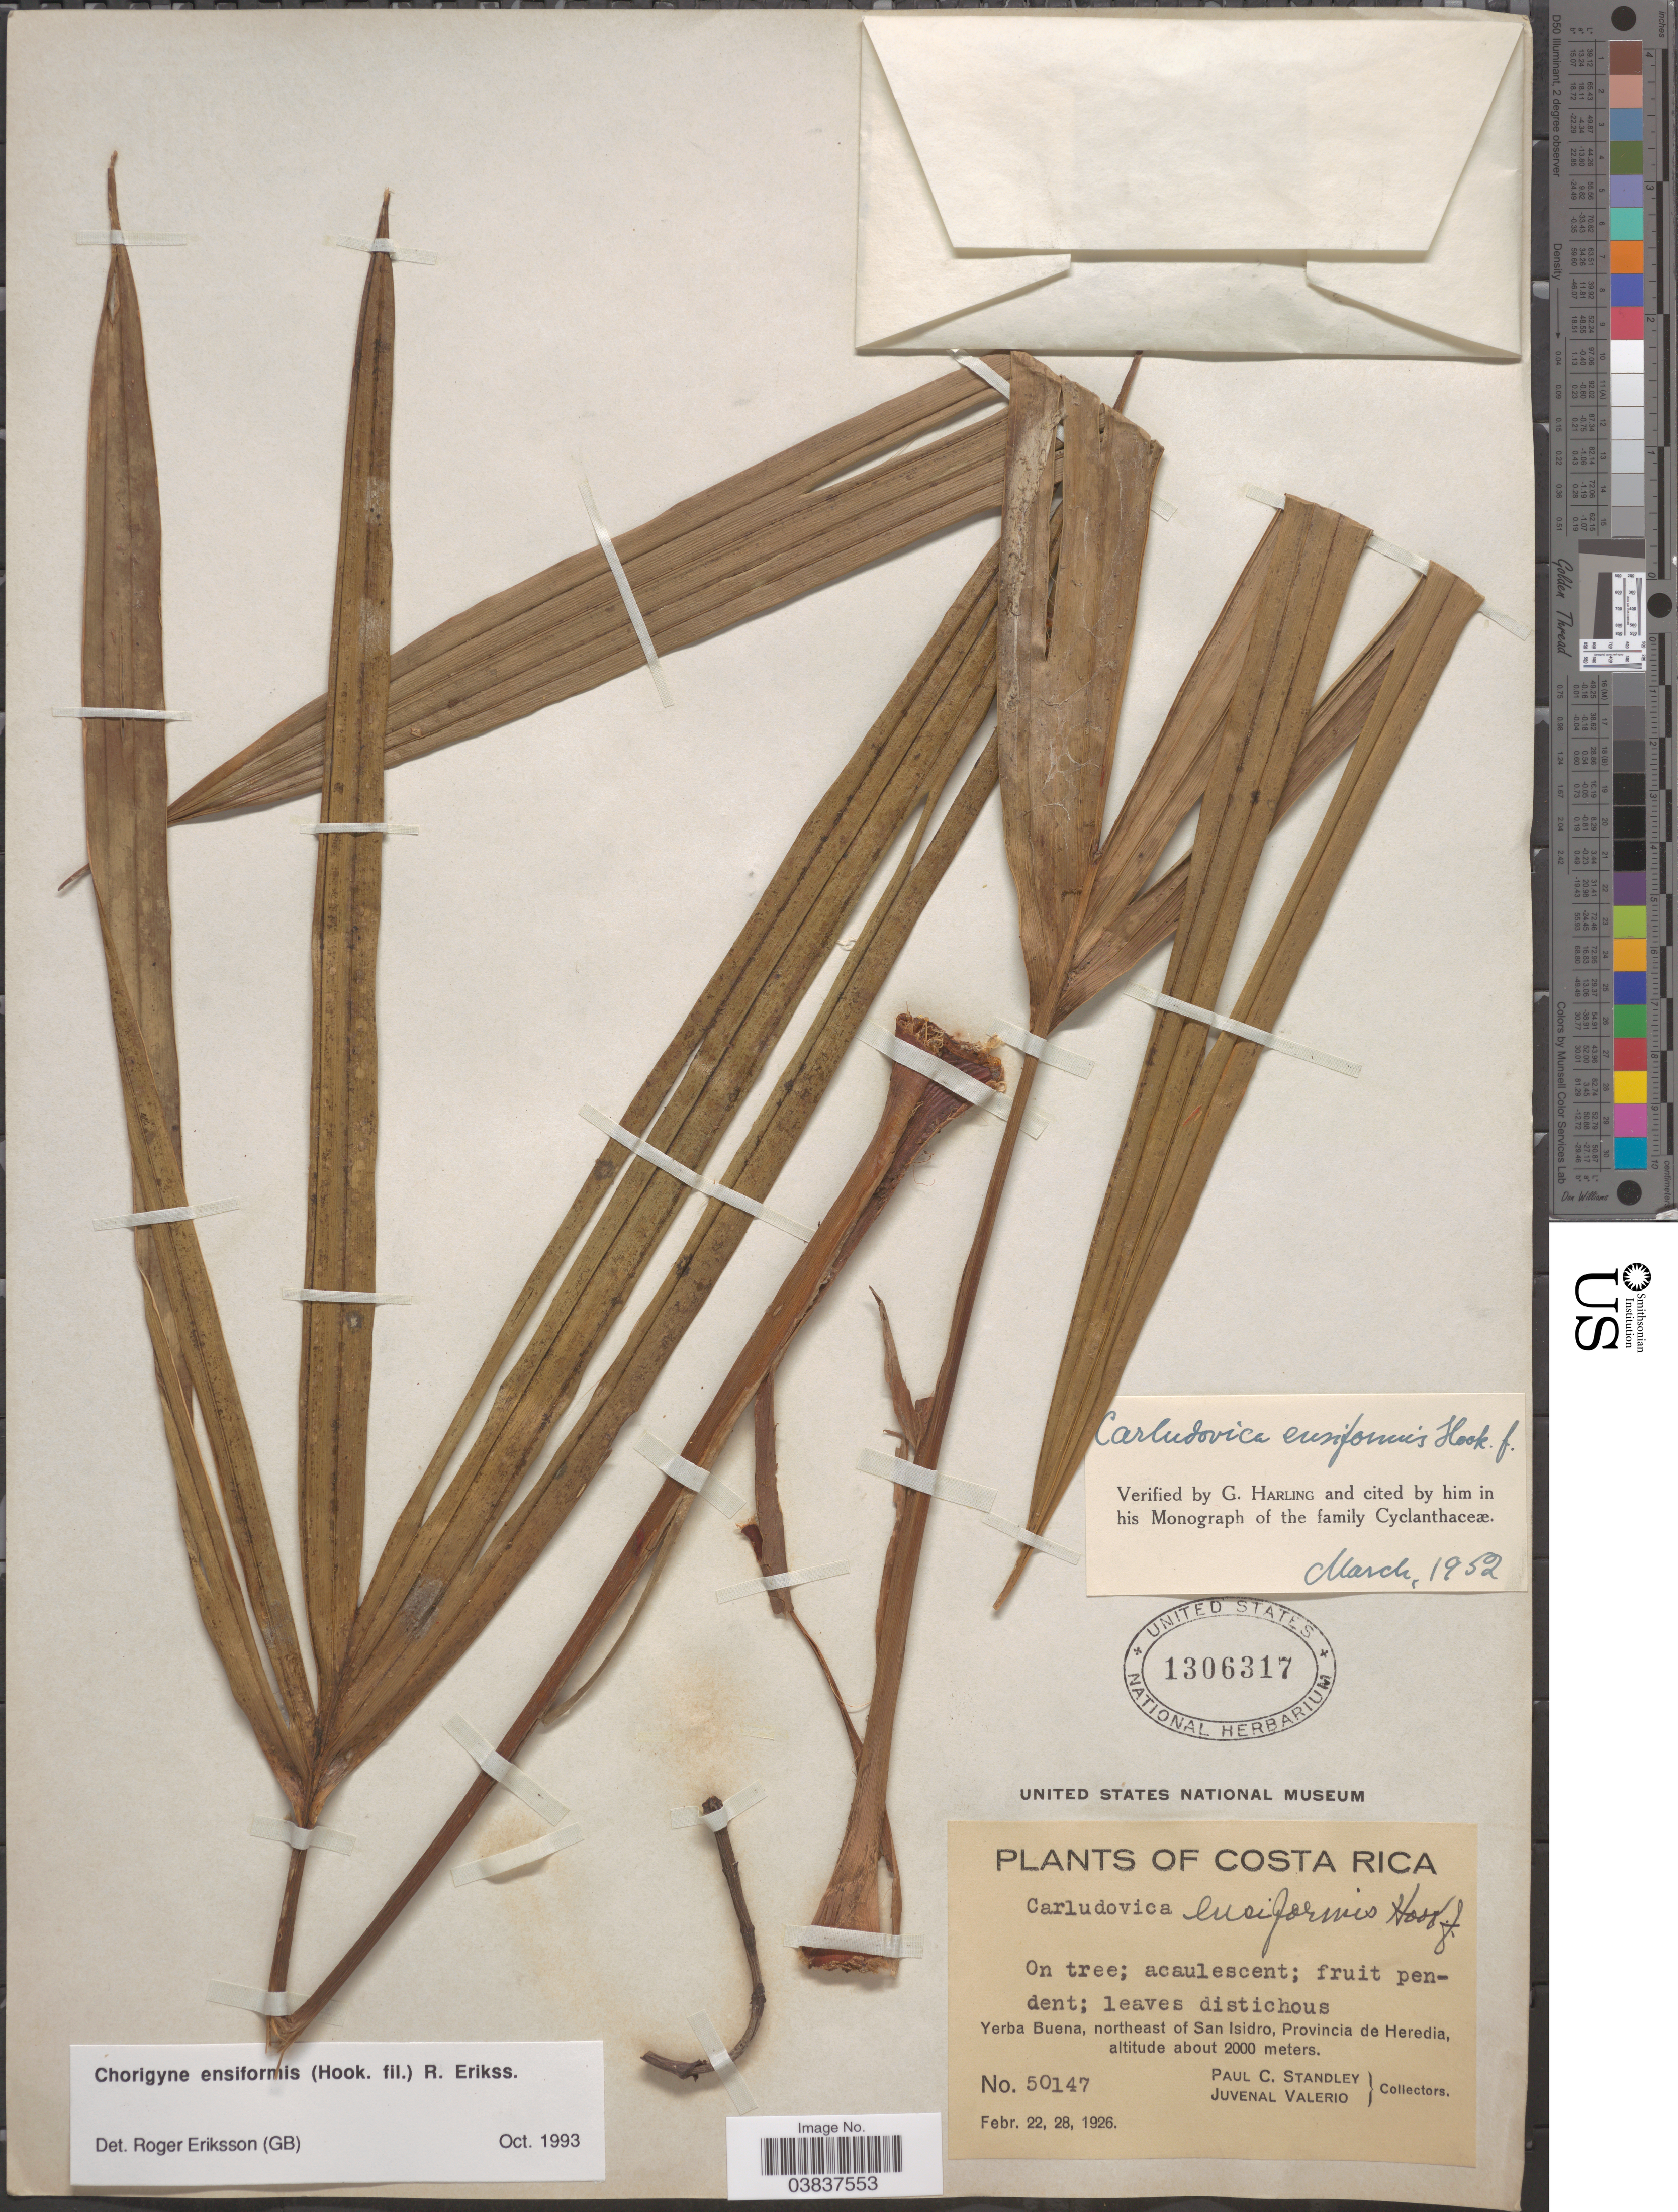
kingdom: Plantae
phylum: Tracheophyta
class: Liliopsida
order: Pandanales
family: Cyclanthaceae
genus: Chorigyne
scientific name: Chorigyne ensiformis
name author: (Hook. f.) R. Erikss.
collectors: P. C. Standley & J. Valerio R.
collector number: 50147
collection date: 1926-02-22/1926-02-28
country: Costa Rica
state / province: Heredia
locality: Yerba Buena, northeast of San Isidro.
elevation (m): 2000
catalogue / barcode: US 1306317